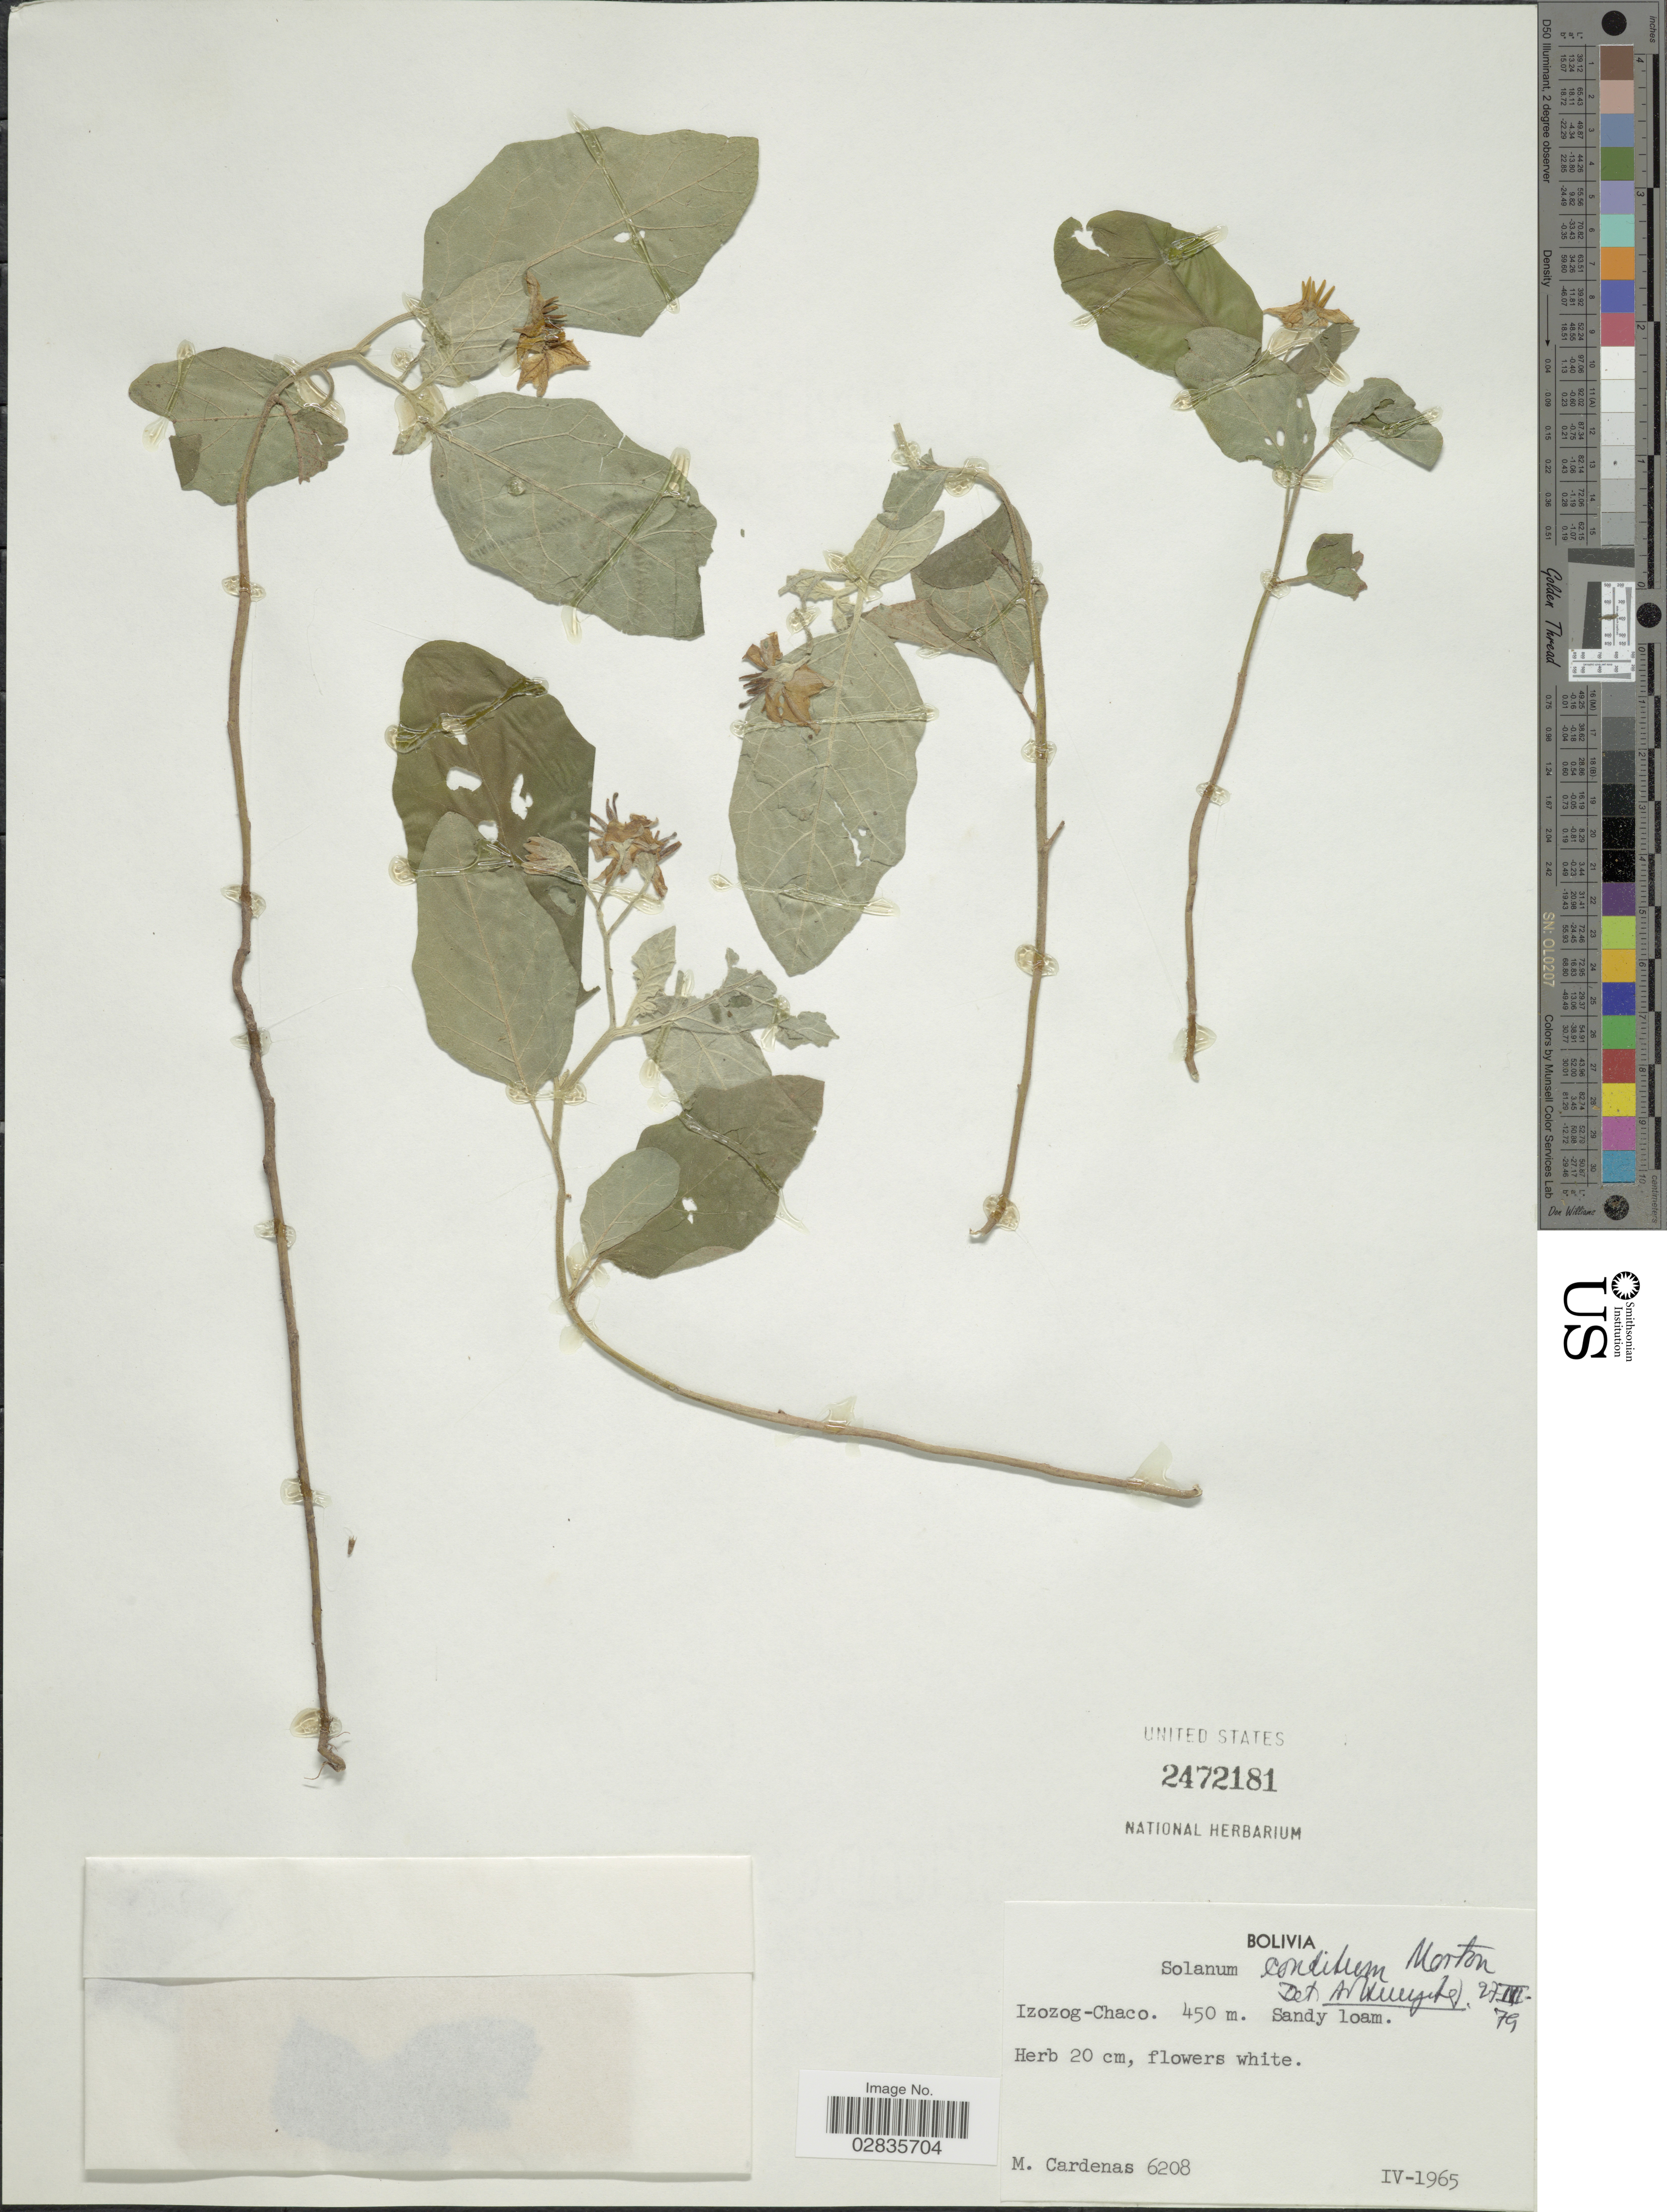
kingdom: Plantae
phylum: Tracheophyta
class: Magnoliopsida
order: Solanales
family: Solanaceae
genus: Solanum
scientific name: Solanum conditum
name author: C.V. Morton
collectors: M. Cárdenas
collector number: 6208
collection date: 1965-04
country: Bolivia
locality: Izozog-Chaco.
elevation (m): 450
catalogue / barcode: US 2472181